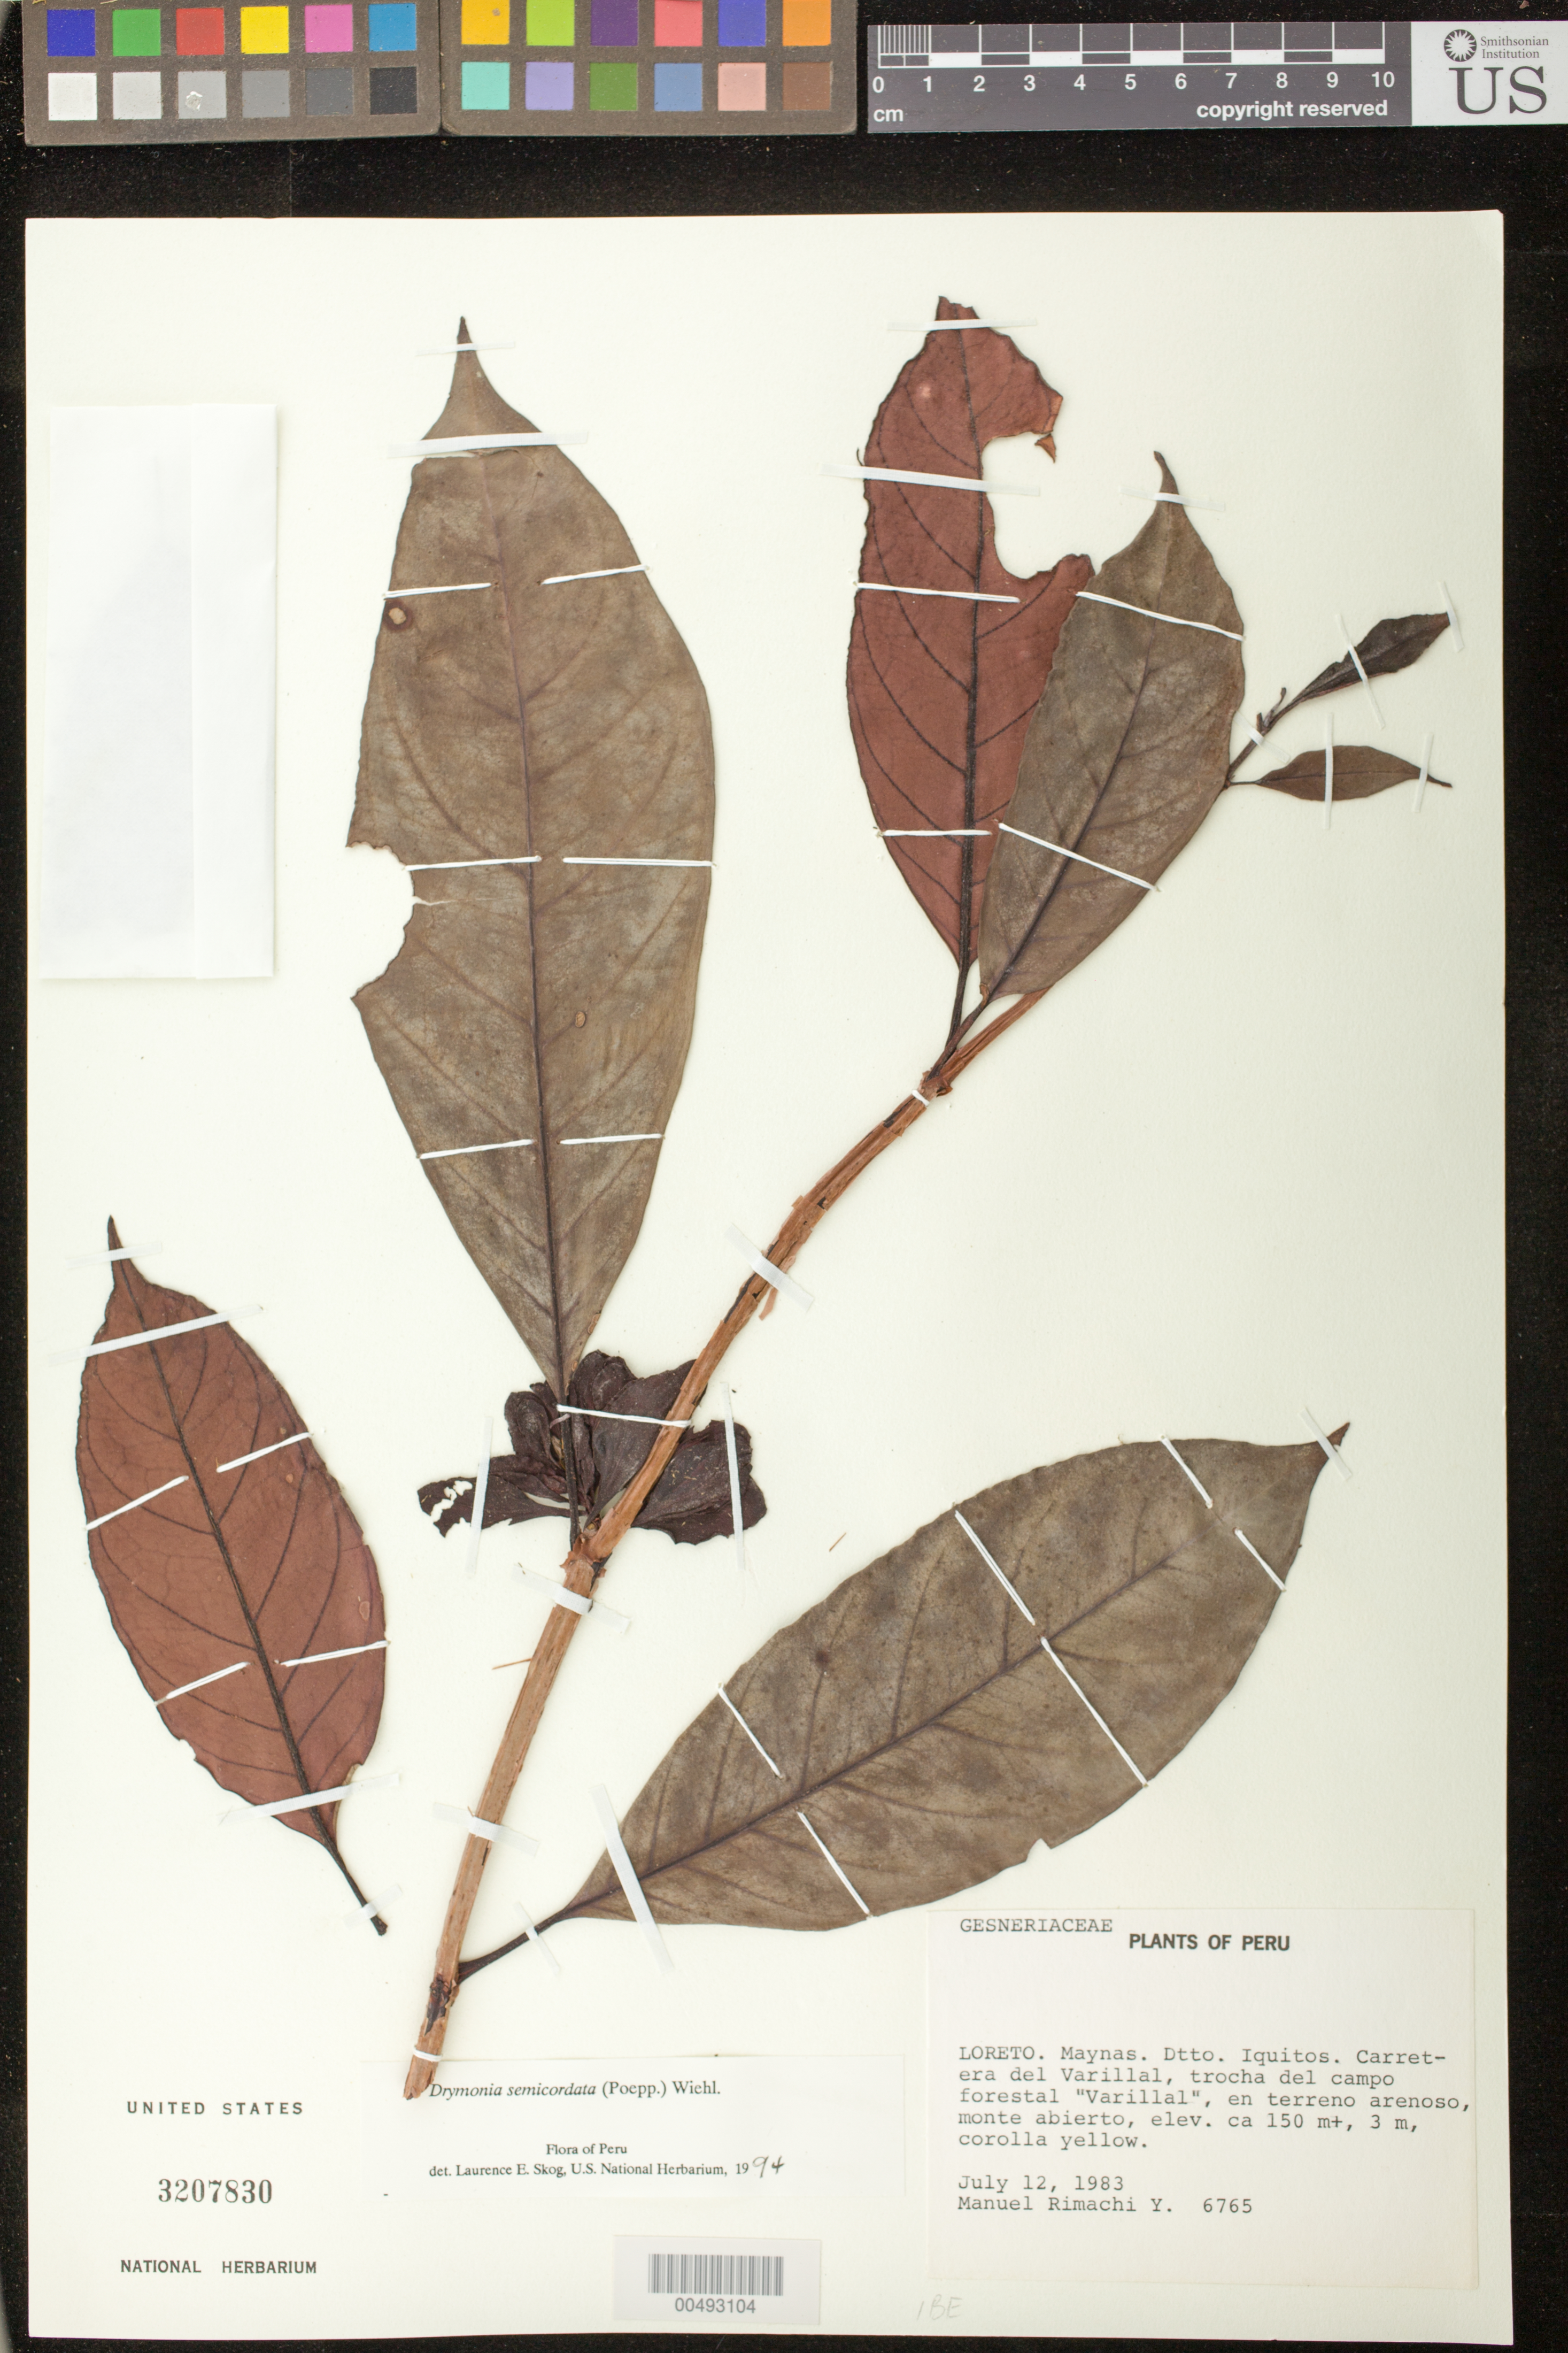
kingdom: Plantae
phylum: Tracheophyta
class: Magnoliopsida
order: Lamiales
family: Gesneriaceae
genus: Drymonia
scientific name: Drymonia semicordata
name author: (Poepp.) Wiehler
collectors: M. Rimachi Y.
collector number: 6765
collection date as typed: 12 Jul 1983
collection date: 1983-07-12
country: Peru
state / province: Loreto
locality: Prov. Maynas; Iquitos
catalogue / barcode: US 3207830